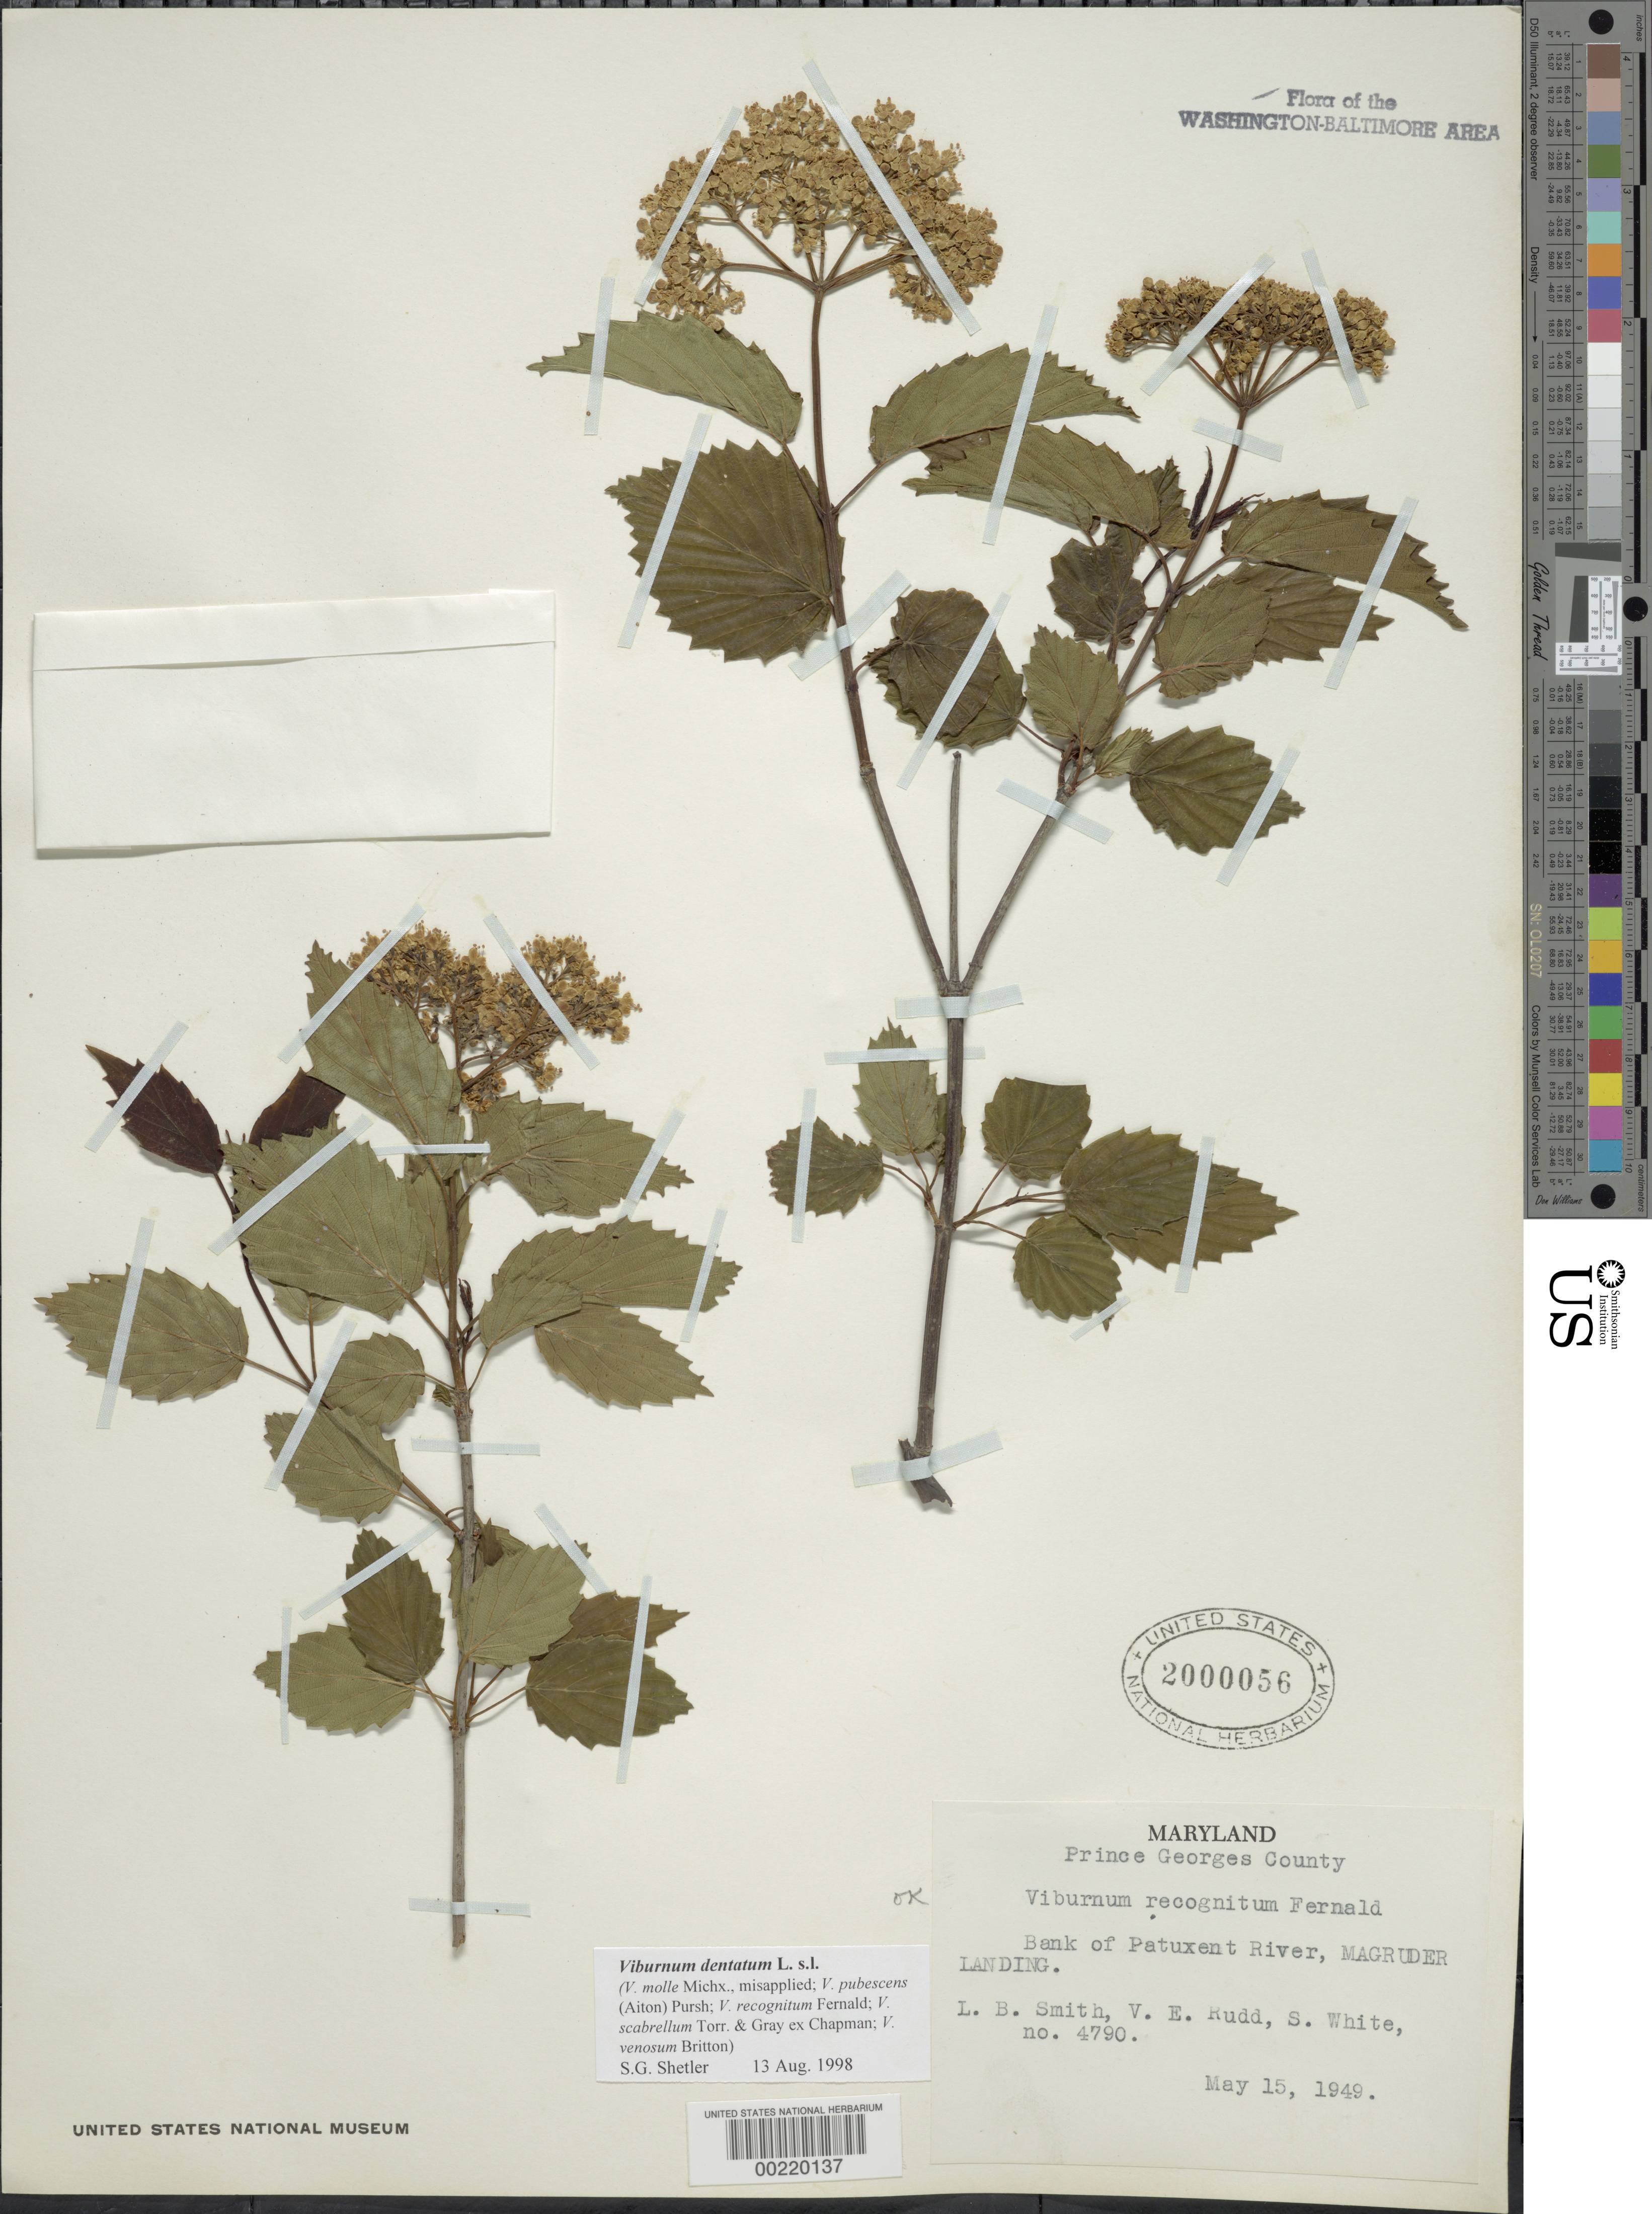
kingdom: Plantae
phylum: Tracheophyta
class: Magnoliopsida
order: Dipsacales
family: Viburnaceae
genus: Viburnum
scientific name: Viburnum dentatum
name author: L.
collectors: L. Smith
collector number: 4790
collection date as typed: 15 May 1949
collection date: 1949-05-15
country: United States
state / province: Maryland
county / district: Prince George's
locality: Bank of Patuxent River, Magruder Landing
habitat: Bank of river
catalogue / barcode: US 2000056